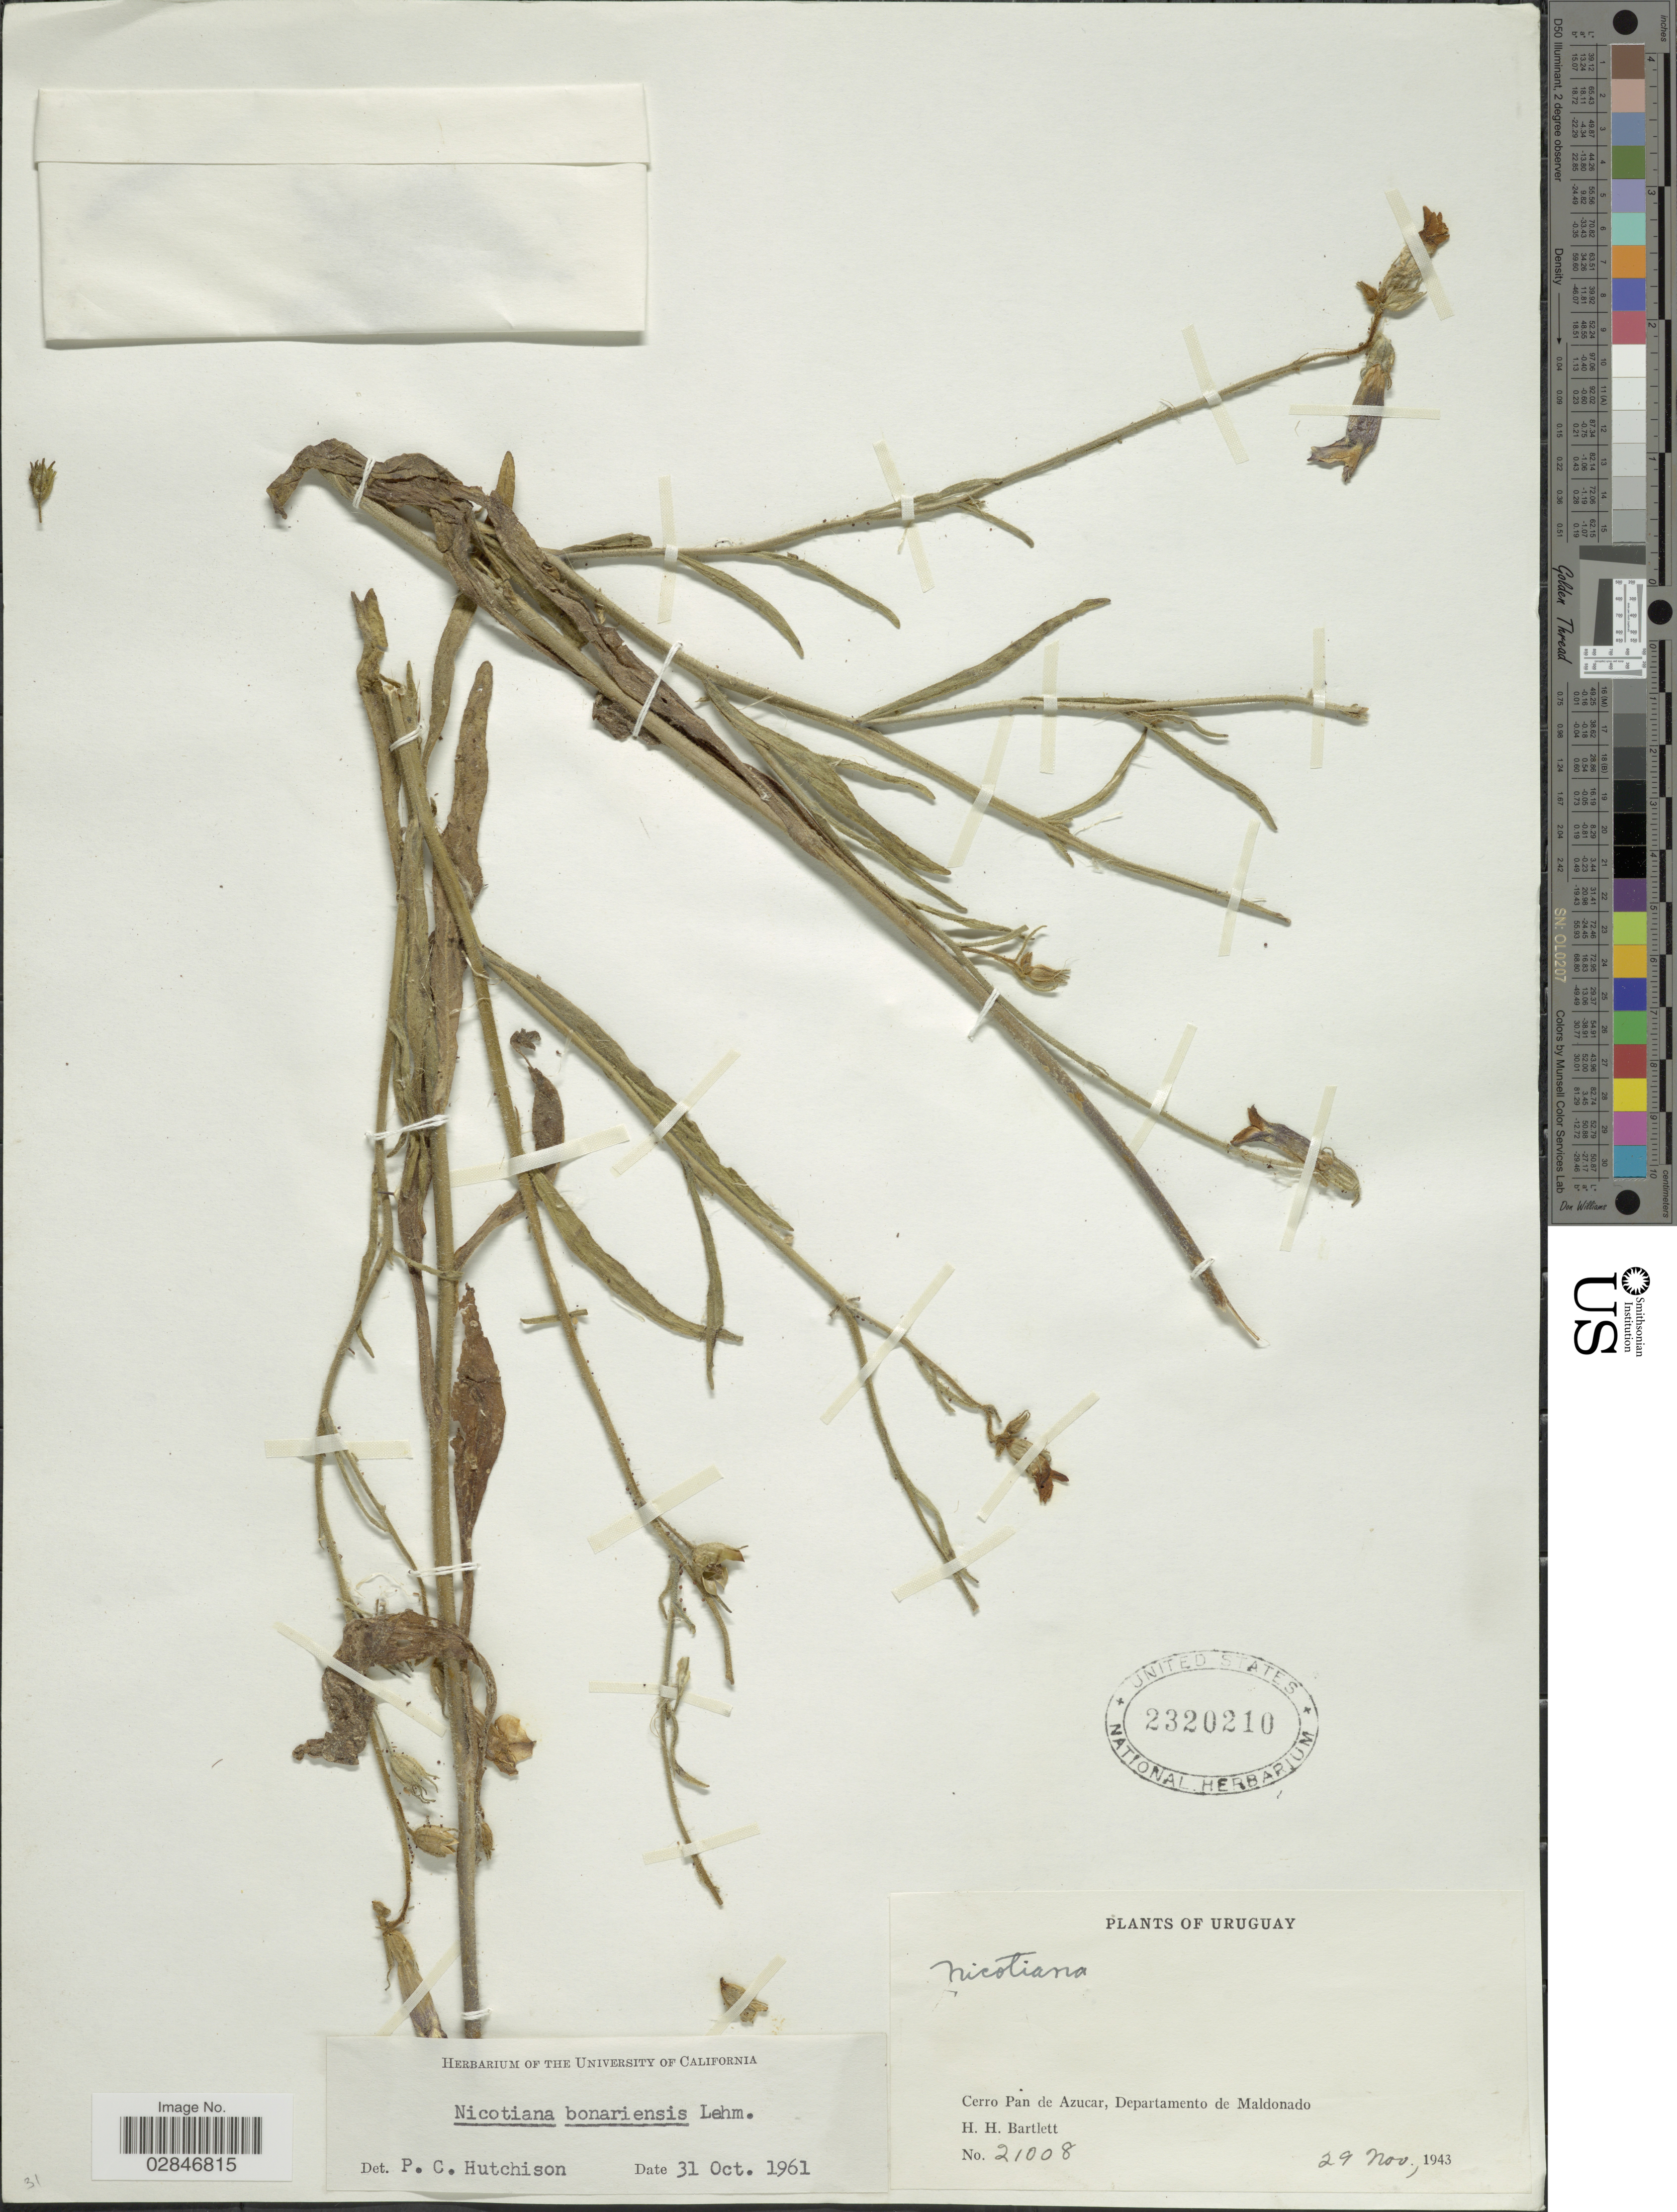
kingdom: Plantae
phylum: Tracheophyta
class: Magnoliopsida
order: Solanales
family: Solanaceae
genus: Nicotiana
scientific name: Nicotiana bonariensis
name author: Lehm.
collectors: H. H. Bartlett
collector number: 21008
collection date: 1943-11-29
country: Uruguay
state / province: Maldonado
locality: Cerro Pan de Azucar, Departamento de Maldonado.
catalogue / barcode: US 2320210